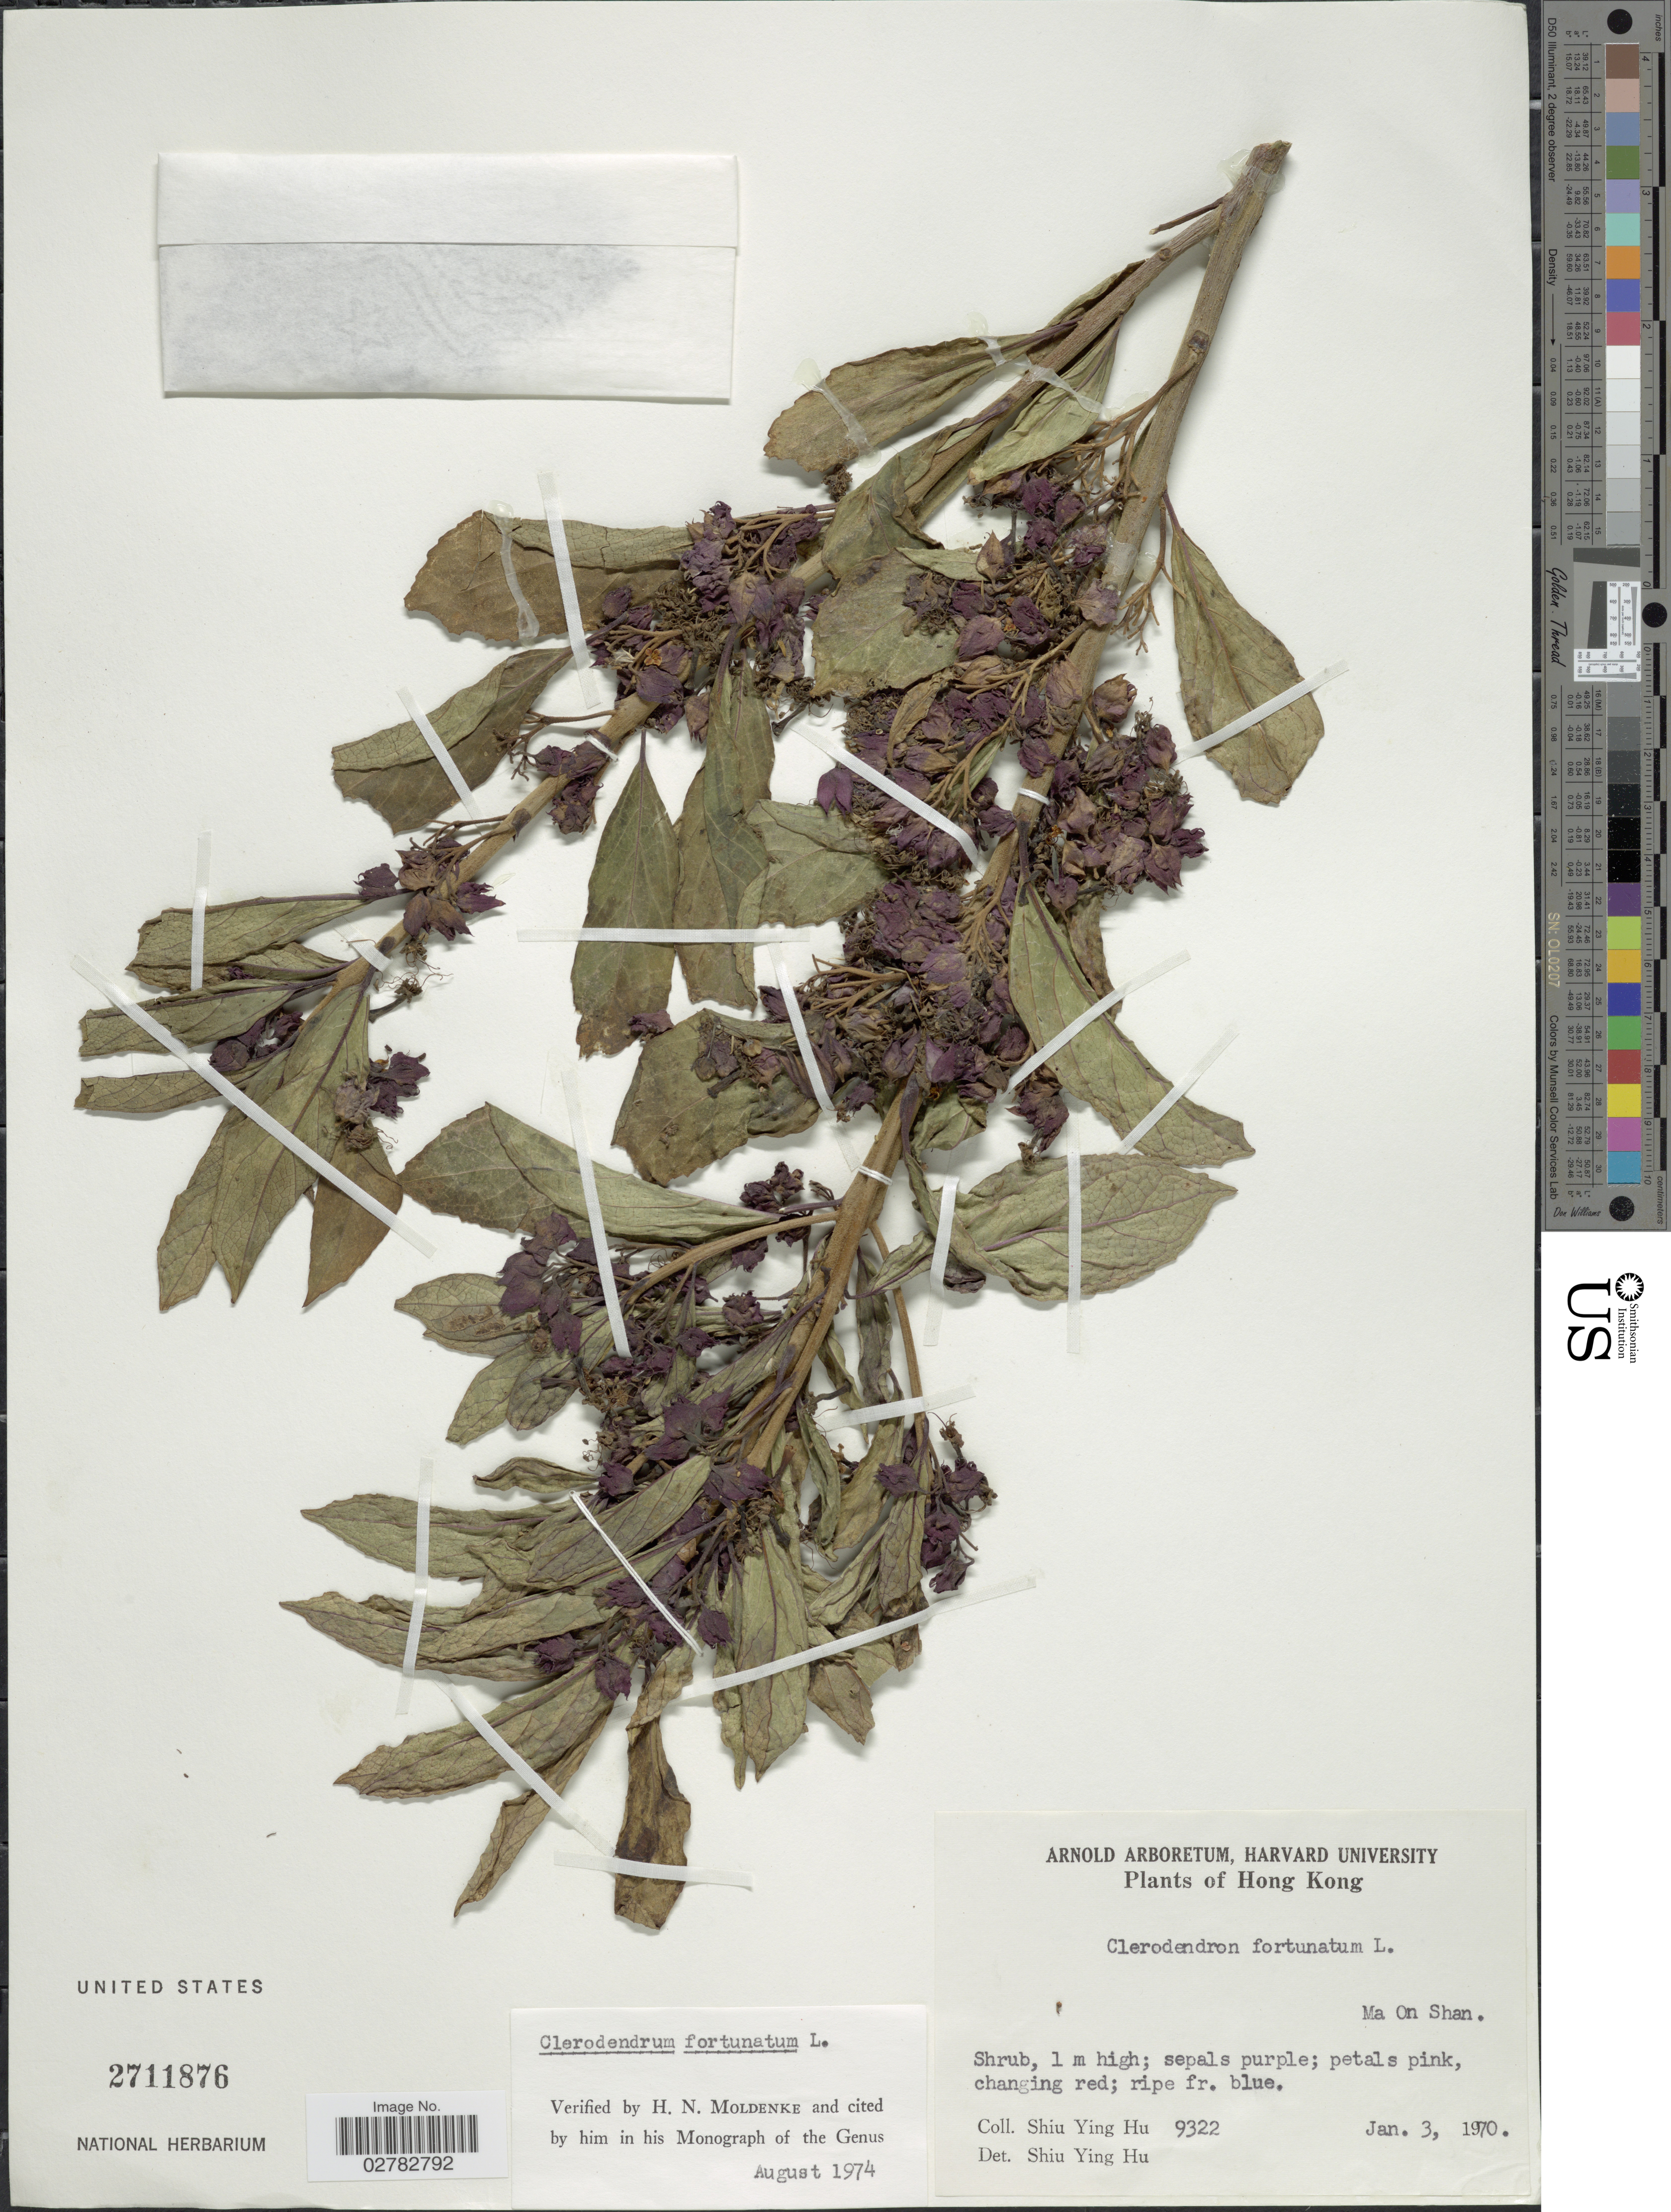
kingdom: Plantae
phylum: Tracheophyta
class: Magnoliopsida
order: Lamiales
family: Lamiaceae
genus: Clerodendrum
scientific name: Clerodendrum fortunatum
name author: L.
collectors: S. Y. Hu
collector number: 9322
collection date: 1970-01-03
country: China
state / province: Hong Kong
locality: Ma On Shan.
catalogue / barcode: US 2711876